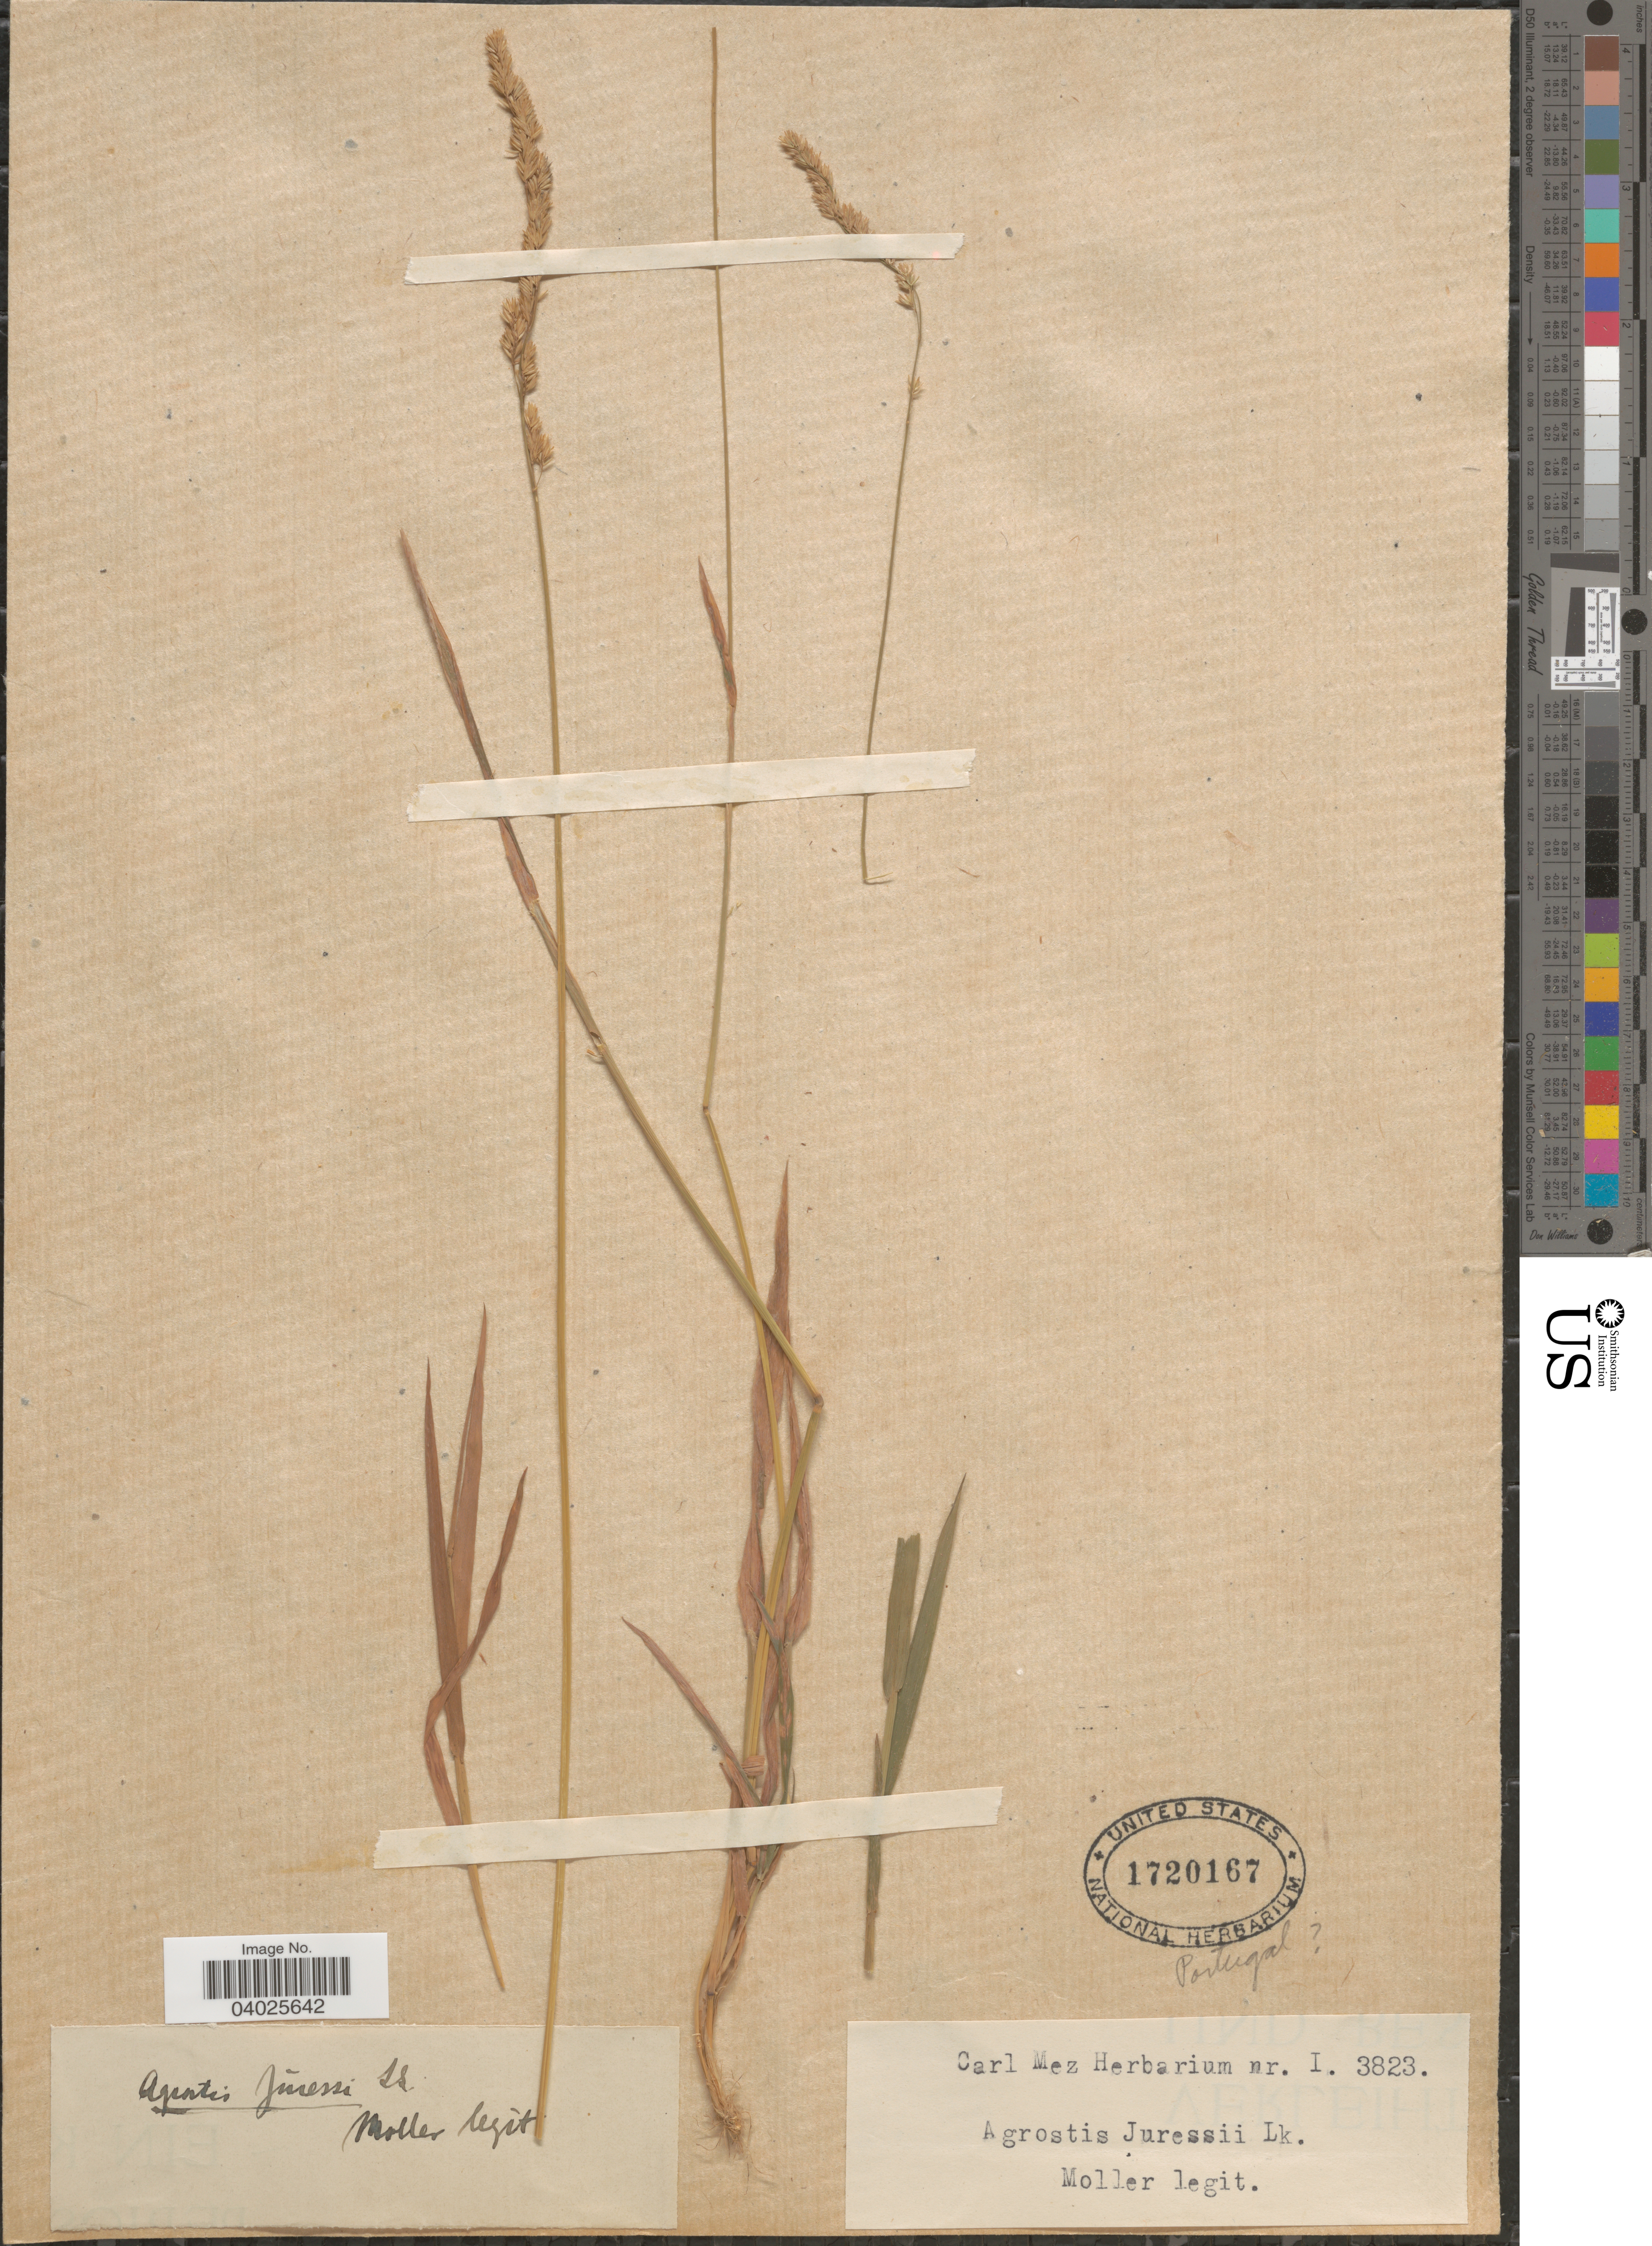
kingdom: Plantae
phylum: Tracheophyta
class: Liliopsida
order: Poales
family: Poaceae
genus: Agrostis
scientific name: Agrostis juressi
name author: Link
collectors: -. Moller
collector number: I.3823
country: Portugal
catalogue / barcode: US 1720167